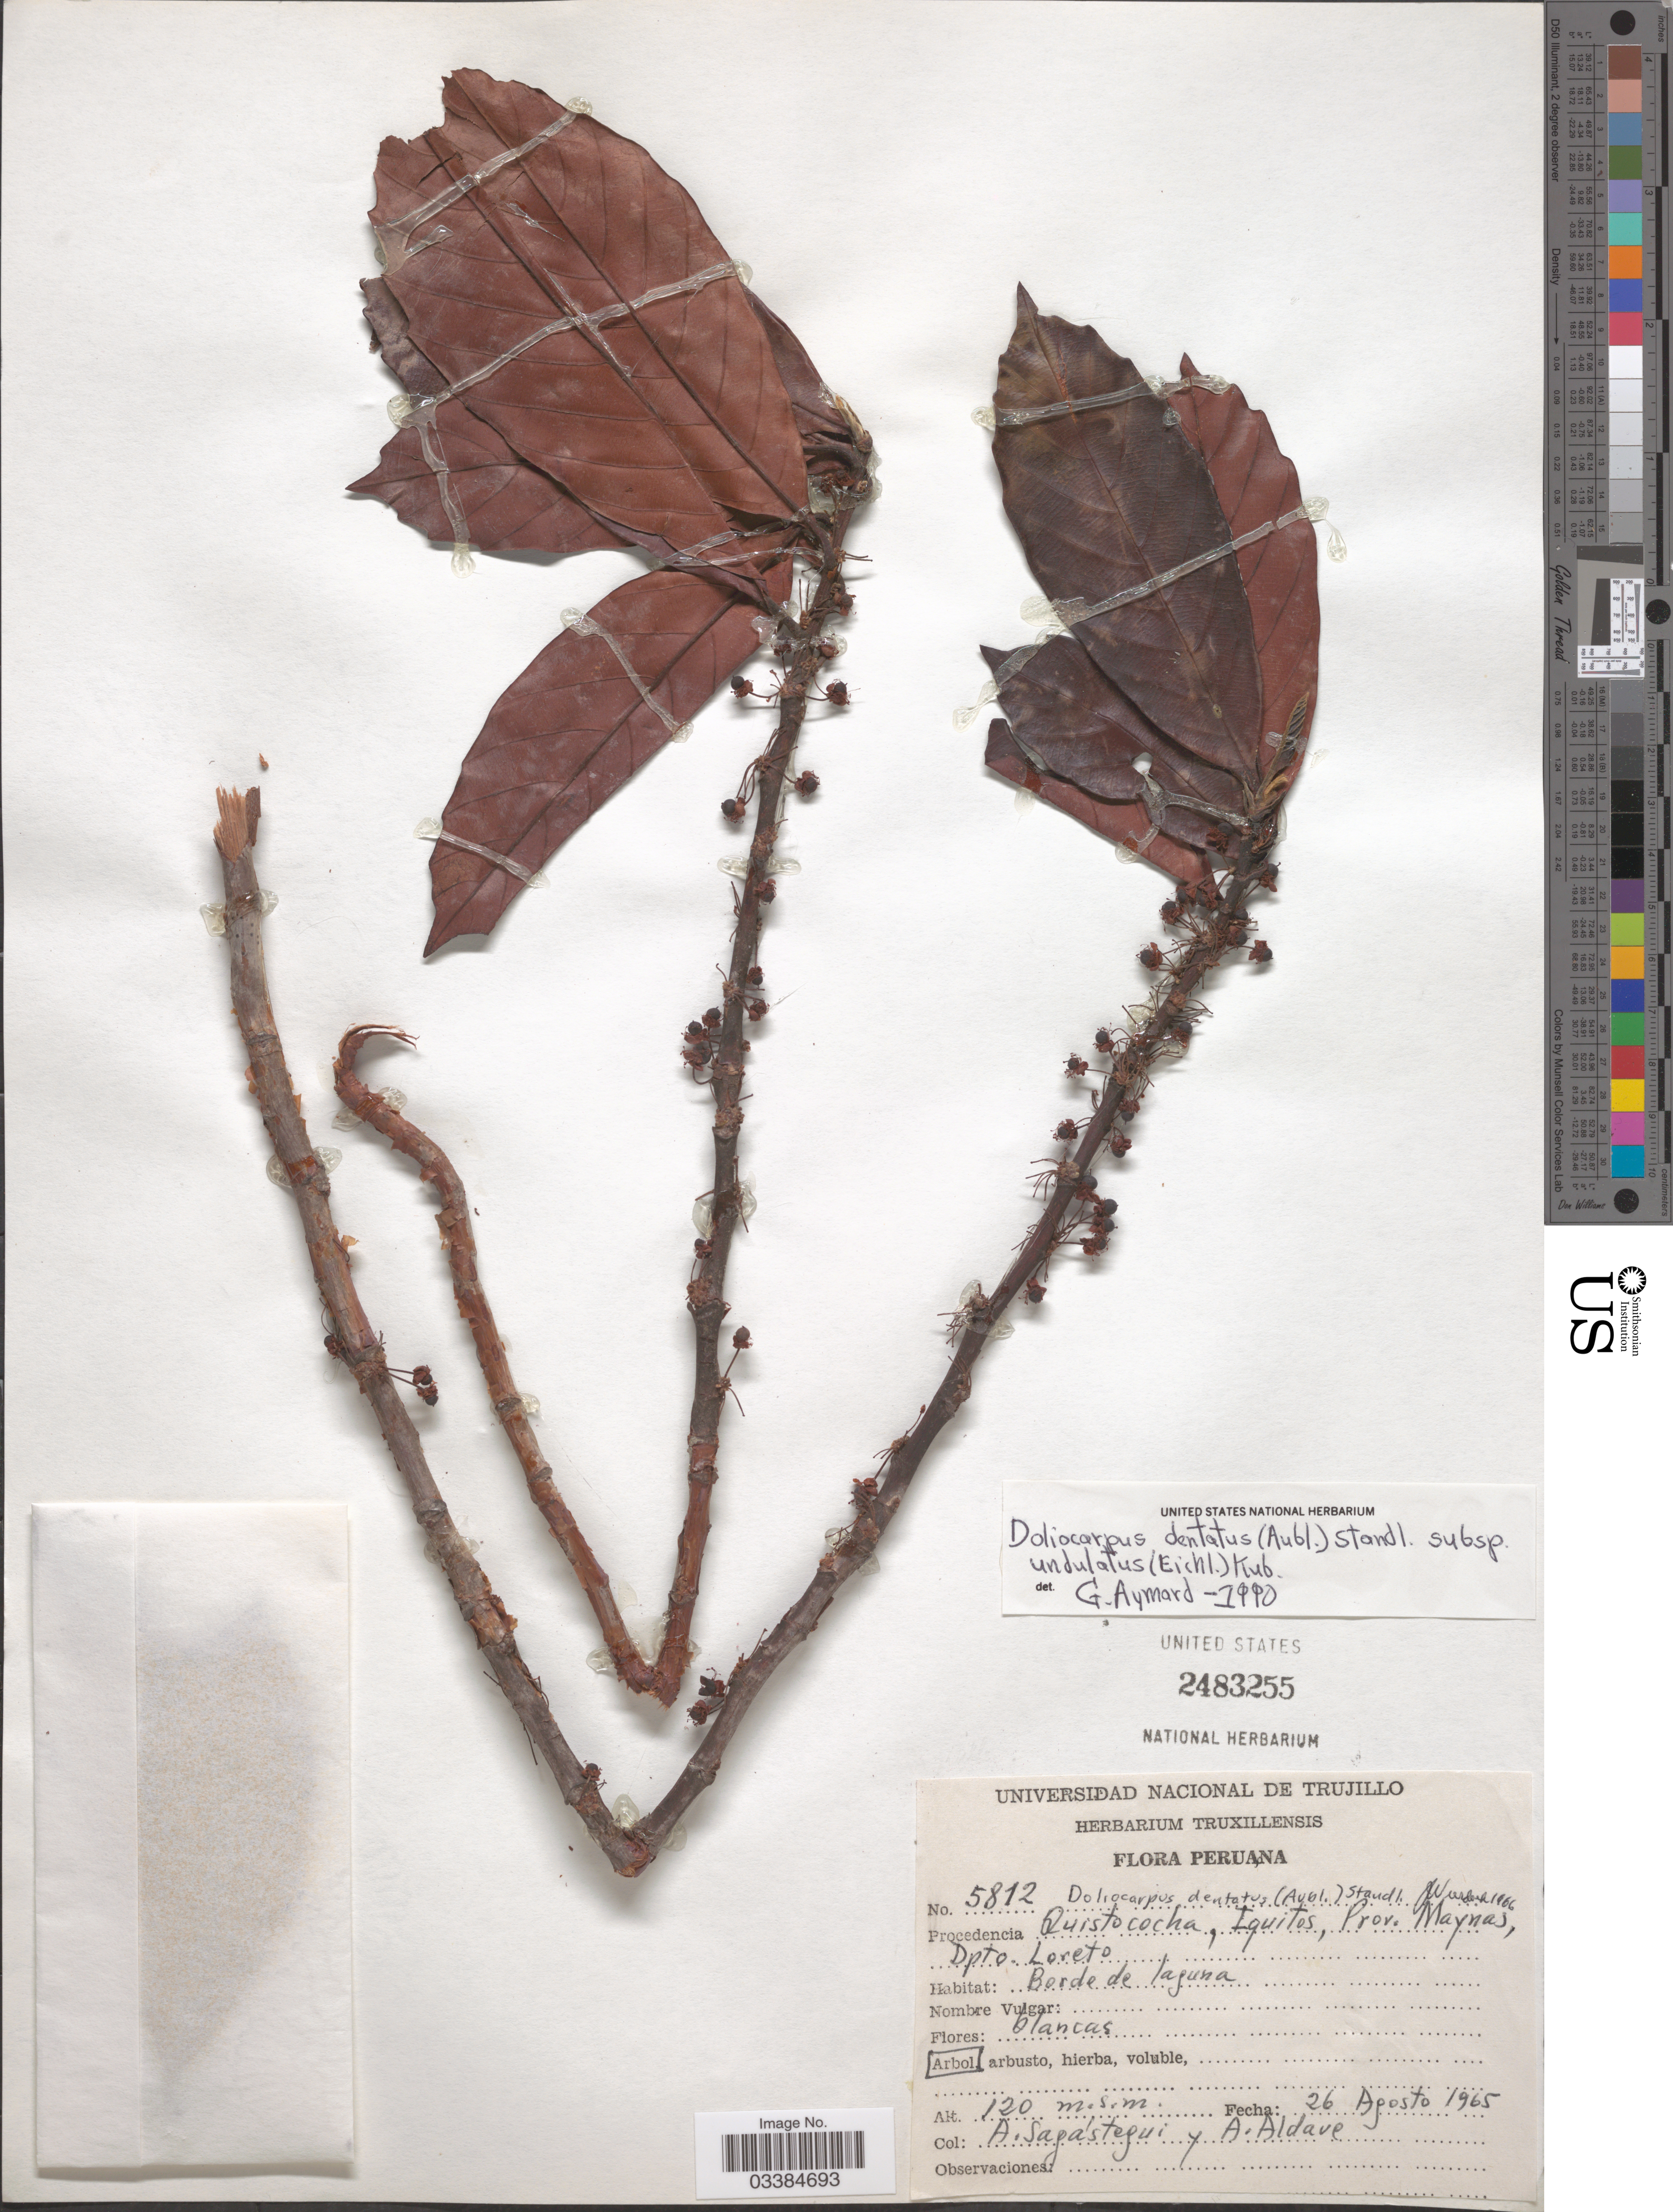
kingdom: Plantae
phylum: Tracheophyta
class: Magnoliopsida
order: Dilleniales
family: Dilleniaceae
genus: Doliocarpus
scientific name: Doliocarpus dentatus subsp. undulatus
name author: (Eichler) Kubitzki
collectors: A. Sagastegui & A. Aldave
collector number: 5812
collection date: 1965-08-26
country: Peru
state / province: Loreto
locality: Procedencia Quistococha, Iquitos, Prov. Maynas, Dpto. Loreto. Borde de laguna.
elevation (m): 120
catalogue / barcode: US 2483255